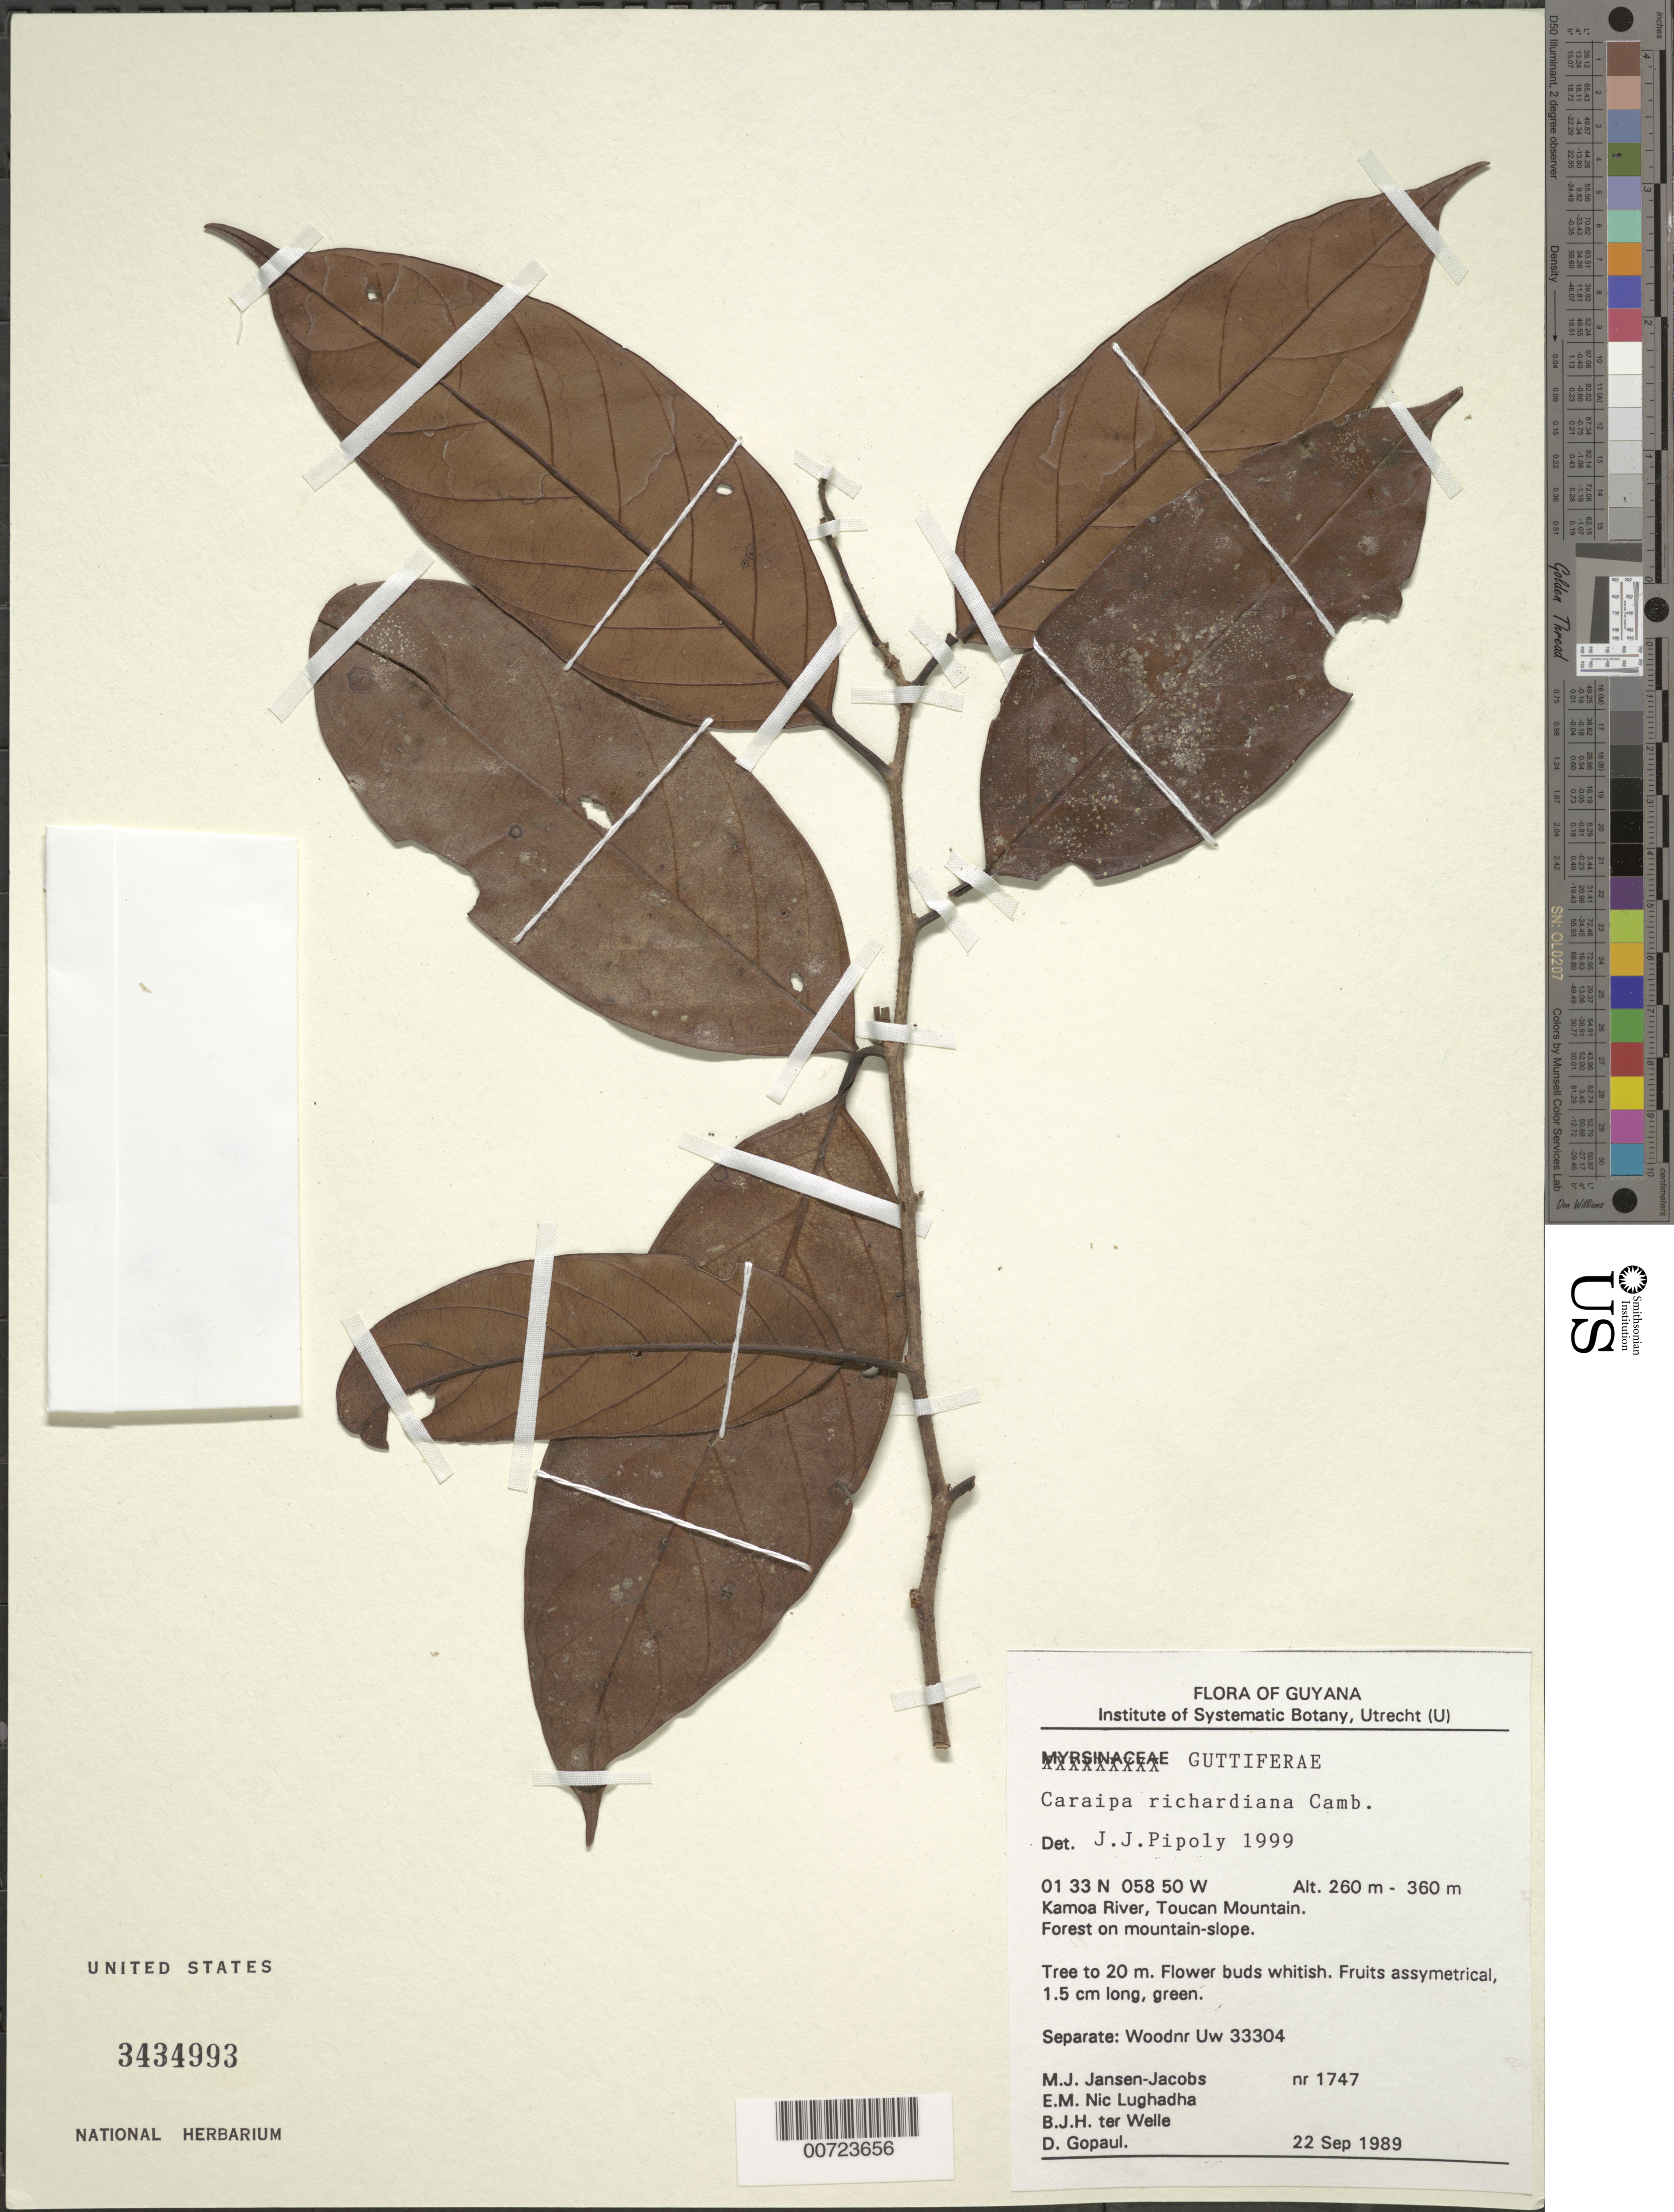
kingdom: Plantae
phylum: Tracheophyta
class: Magnoliopsida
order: Malpighiales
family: Calophyllaceae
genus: Caraipa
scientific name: Caraipa richardiana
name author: Cambess.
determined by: Pipoly, J. J., III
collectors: M. J. Jansen-Jacobs, E. Nic Lughadha, B. Welle & D. Gopaul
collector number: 1747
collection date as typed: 22-Sep-89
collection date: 1989-09-22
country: Guyana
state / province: U. Takutu-U. Essequibo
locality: Toucan Mountain, Kamoa River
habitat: Forest on mountain slope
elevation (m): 260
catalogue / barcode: US 3434993